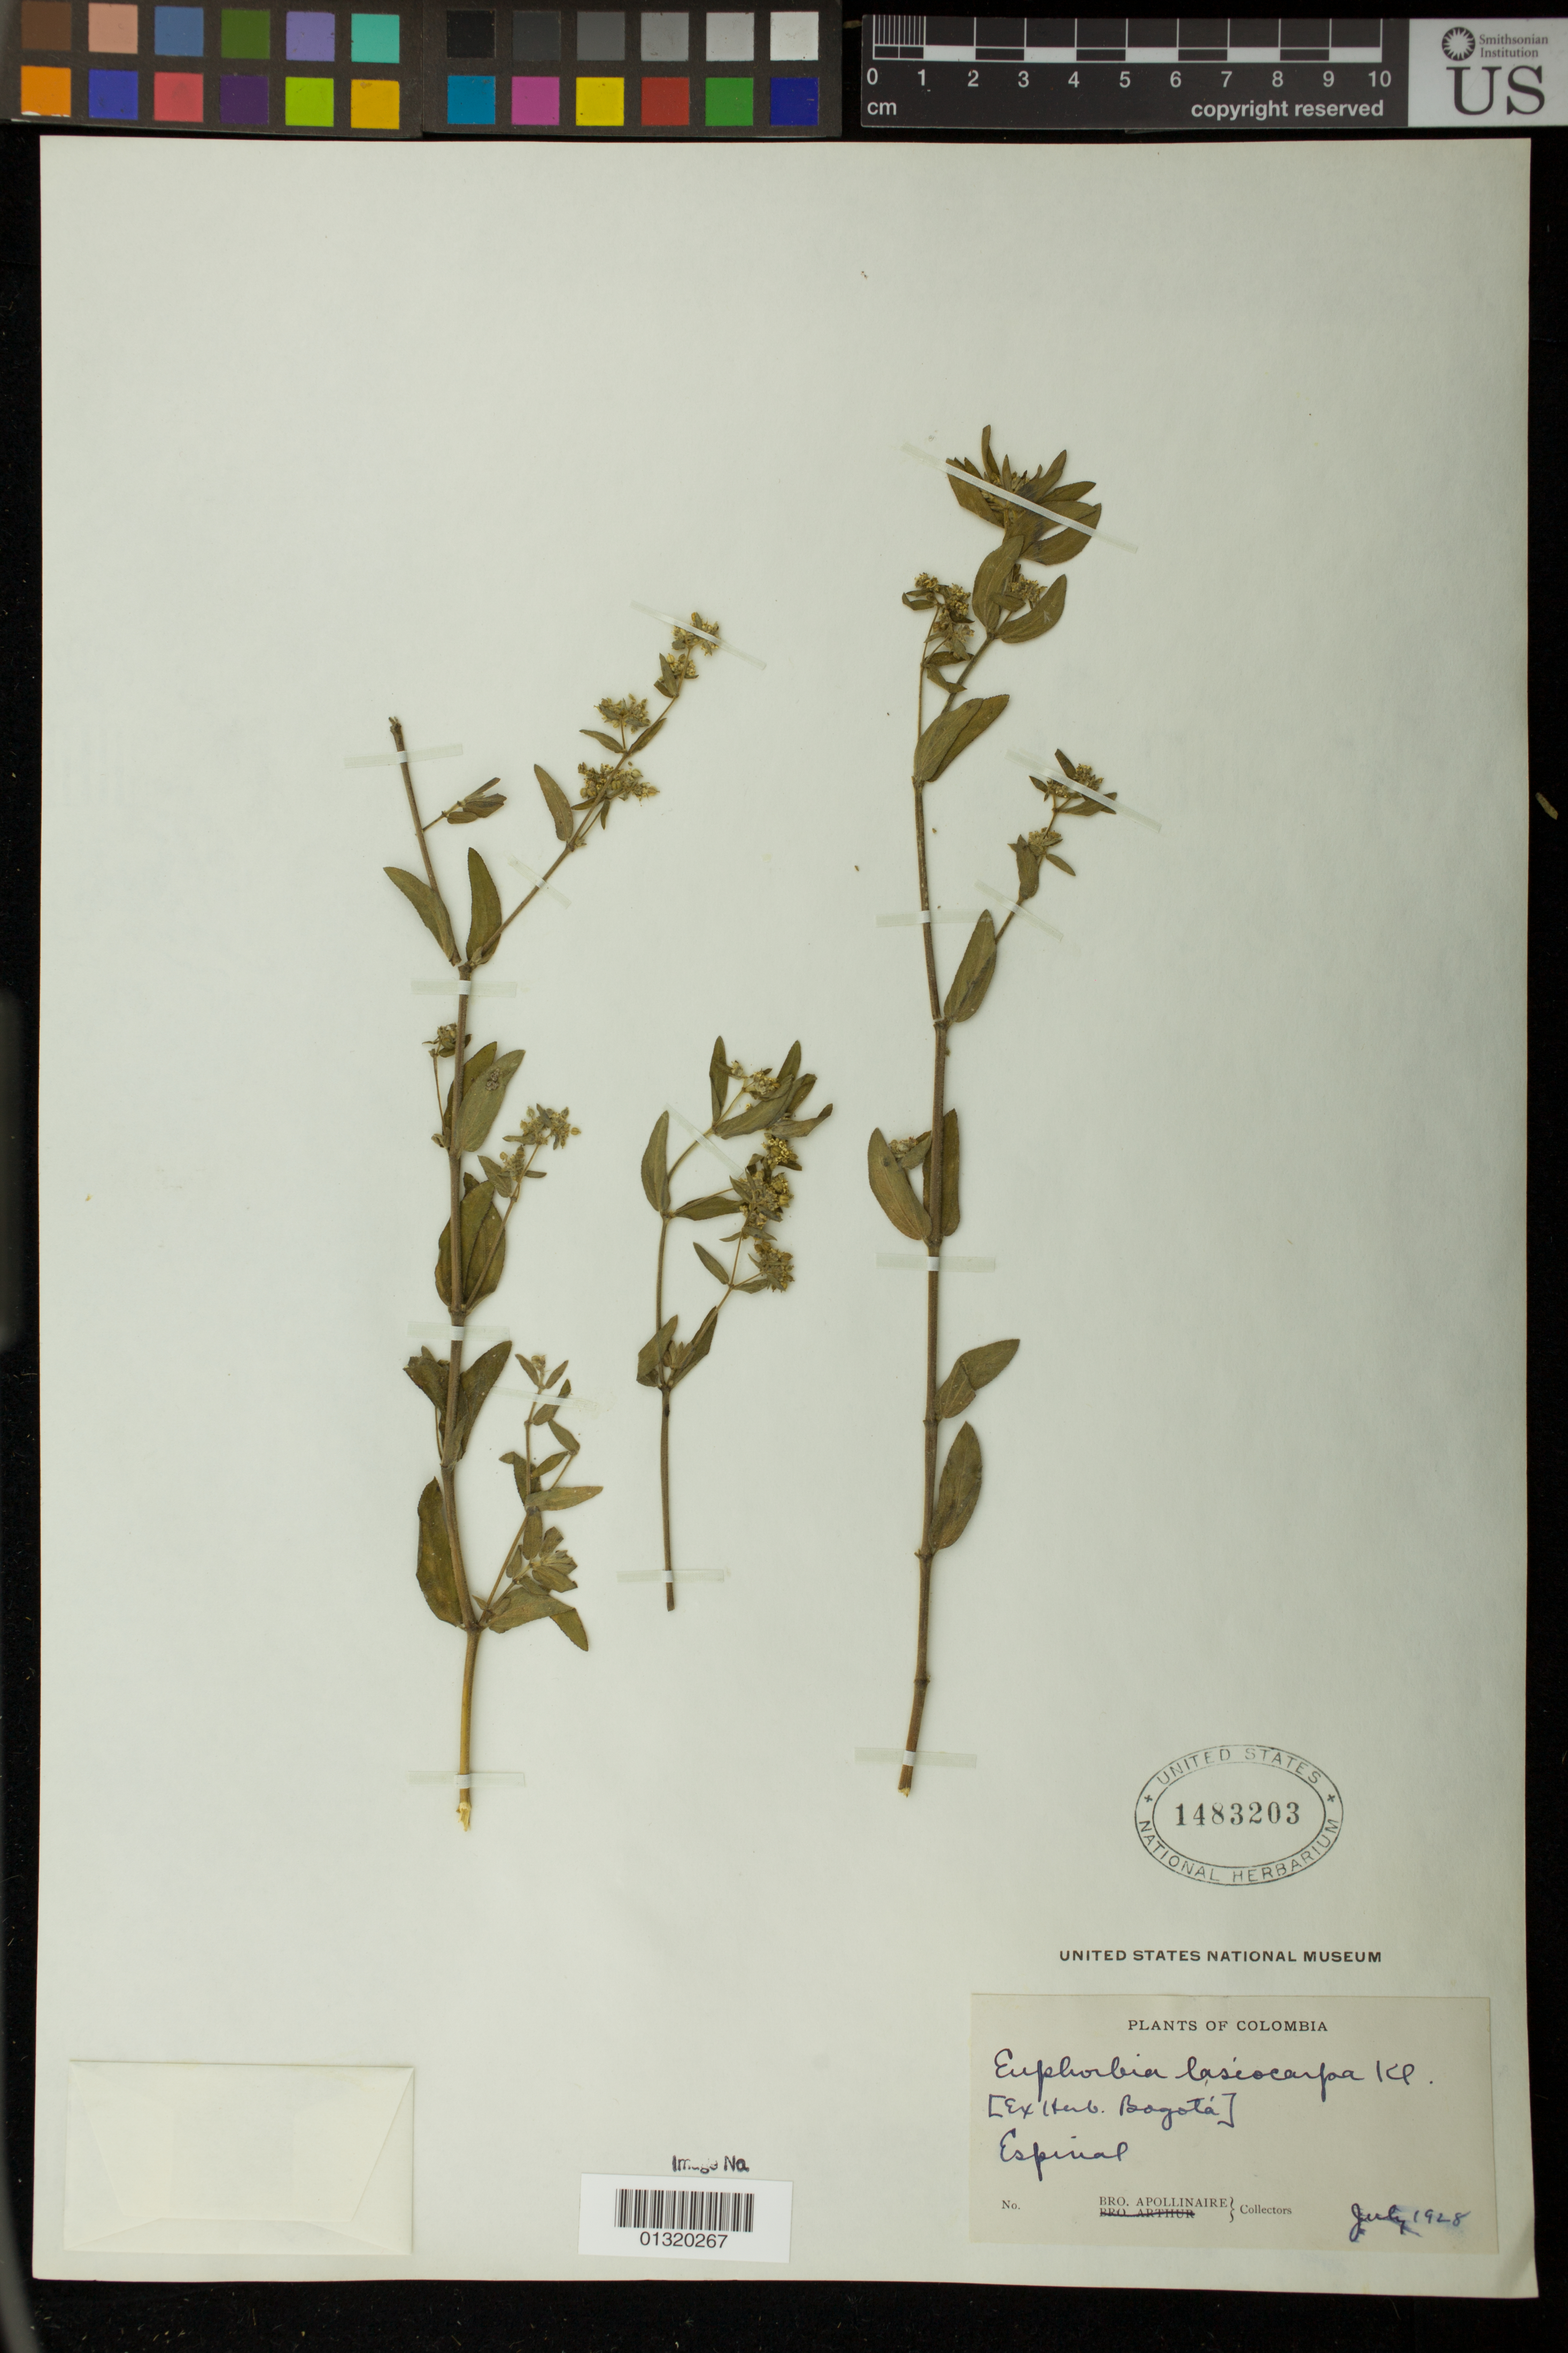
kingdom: Plantae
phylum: Tracheophyta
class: Magnoliopsida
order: Malpighiales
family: Euphorbiaceae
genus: Euphorbia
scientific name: Euphorbia lasiocarpa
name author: Klotzsch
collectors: Bro. Apollinaire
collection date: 1928-07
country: Colombia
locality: Espinal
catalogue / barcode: US 1483203